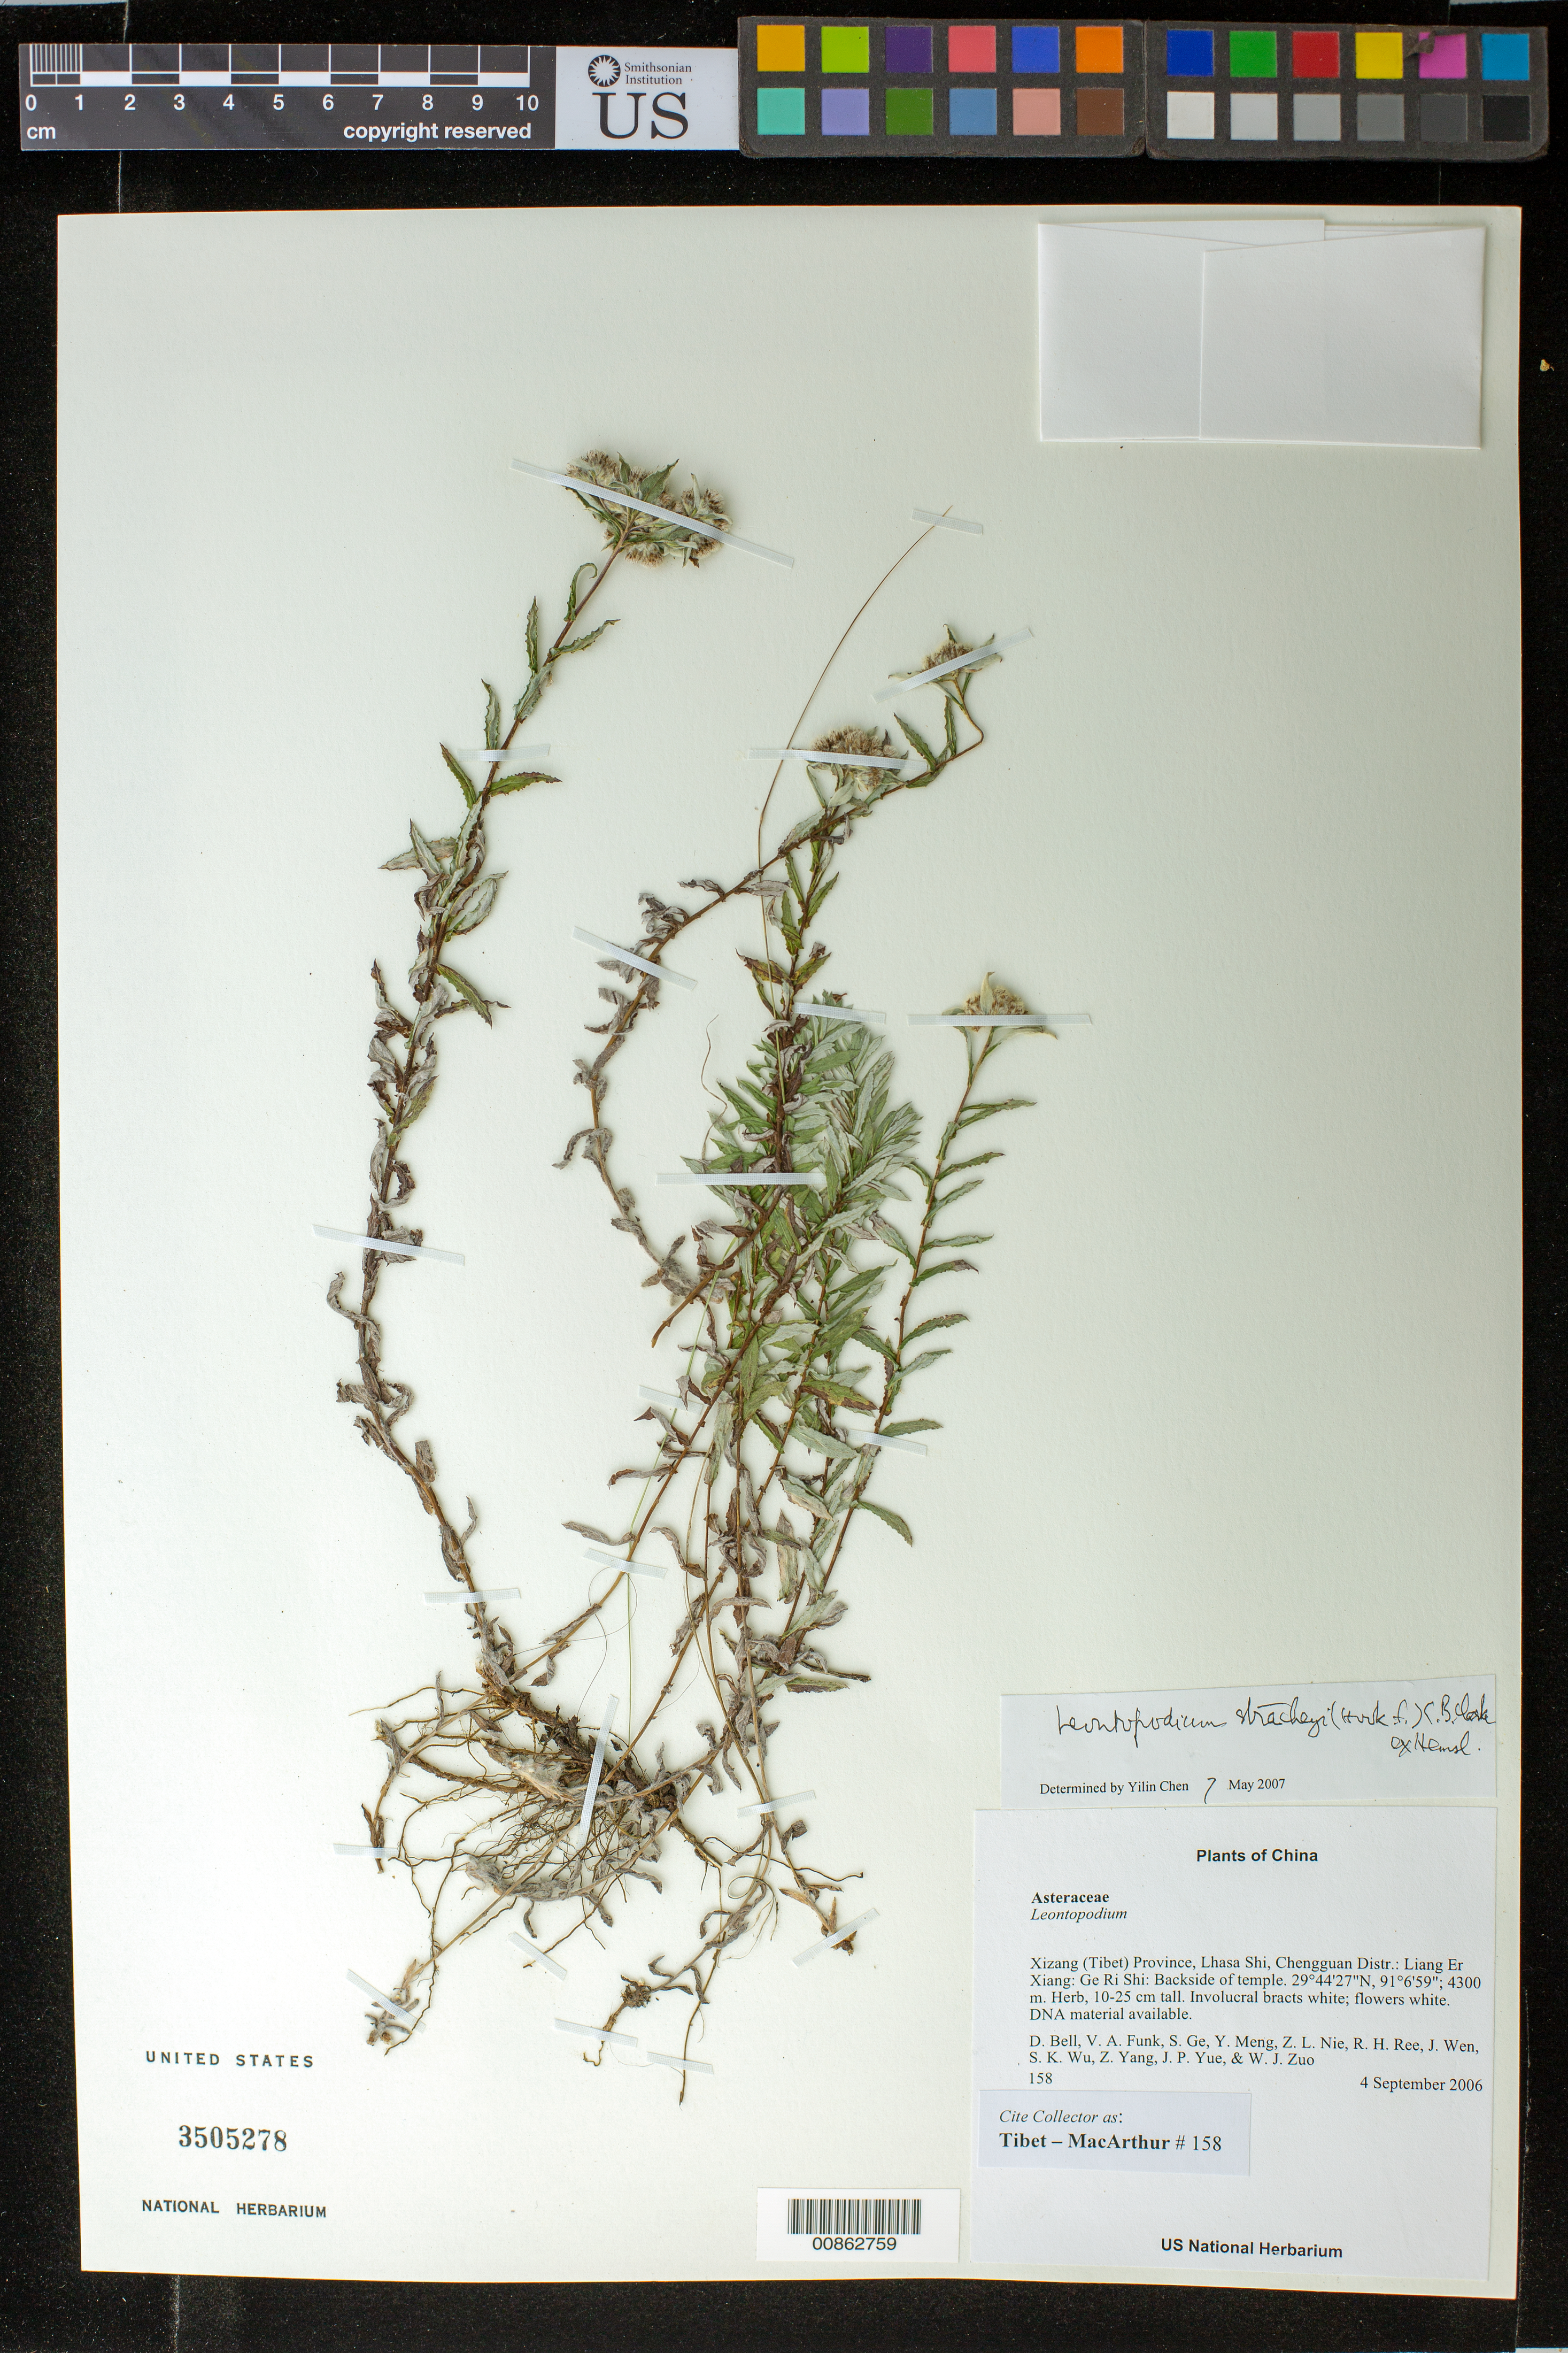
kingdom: Plantae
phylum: Tracheophyta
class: Magnoliopsida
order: Asterales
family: Asteraceae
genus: Leontopodium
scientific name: Leontopodium stracheyi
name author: (Hook. f.) C.B. Clarke ex Hemsl.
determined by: Yilin Chen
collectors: Tibet-MacArthur, D. A. Bell, V. Funk, S. Ge, Y. Meng, Z. Nie, R. Ree, J. Wen, S. K. Wu, Z. Yang, J. Yue & W. Zuo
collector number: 158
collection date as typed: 04 Sep 2006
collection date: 2006-09-04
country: China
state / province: Xizang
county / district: Lhasa Shi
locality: Chengguan Distr.: Liang Er Xiang: Ge Ri Shi. Backside of temple.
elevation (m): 4300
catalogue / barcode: US 3505278